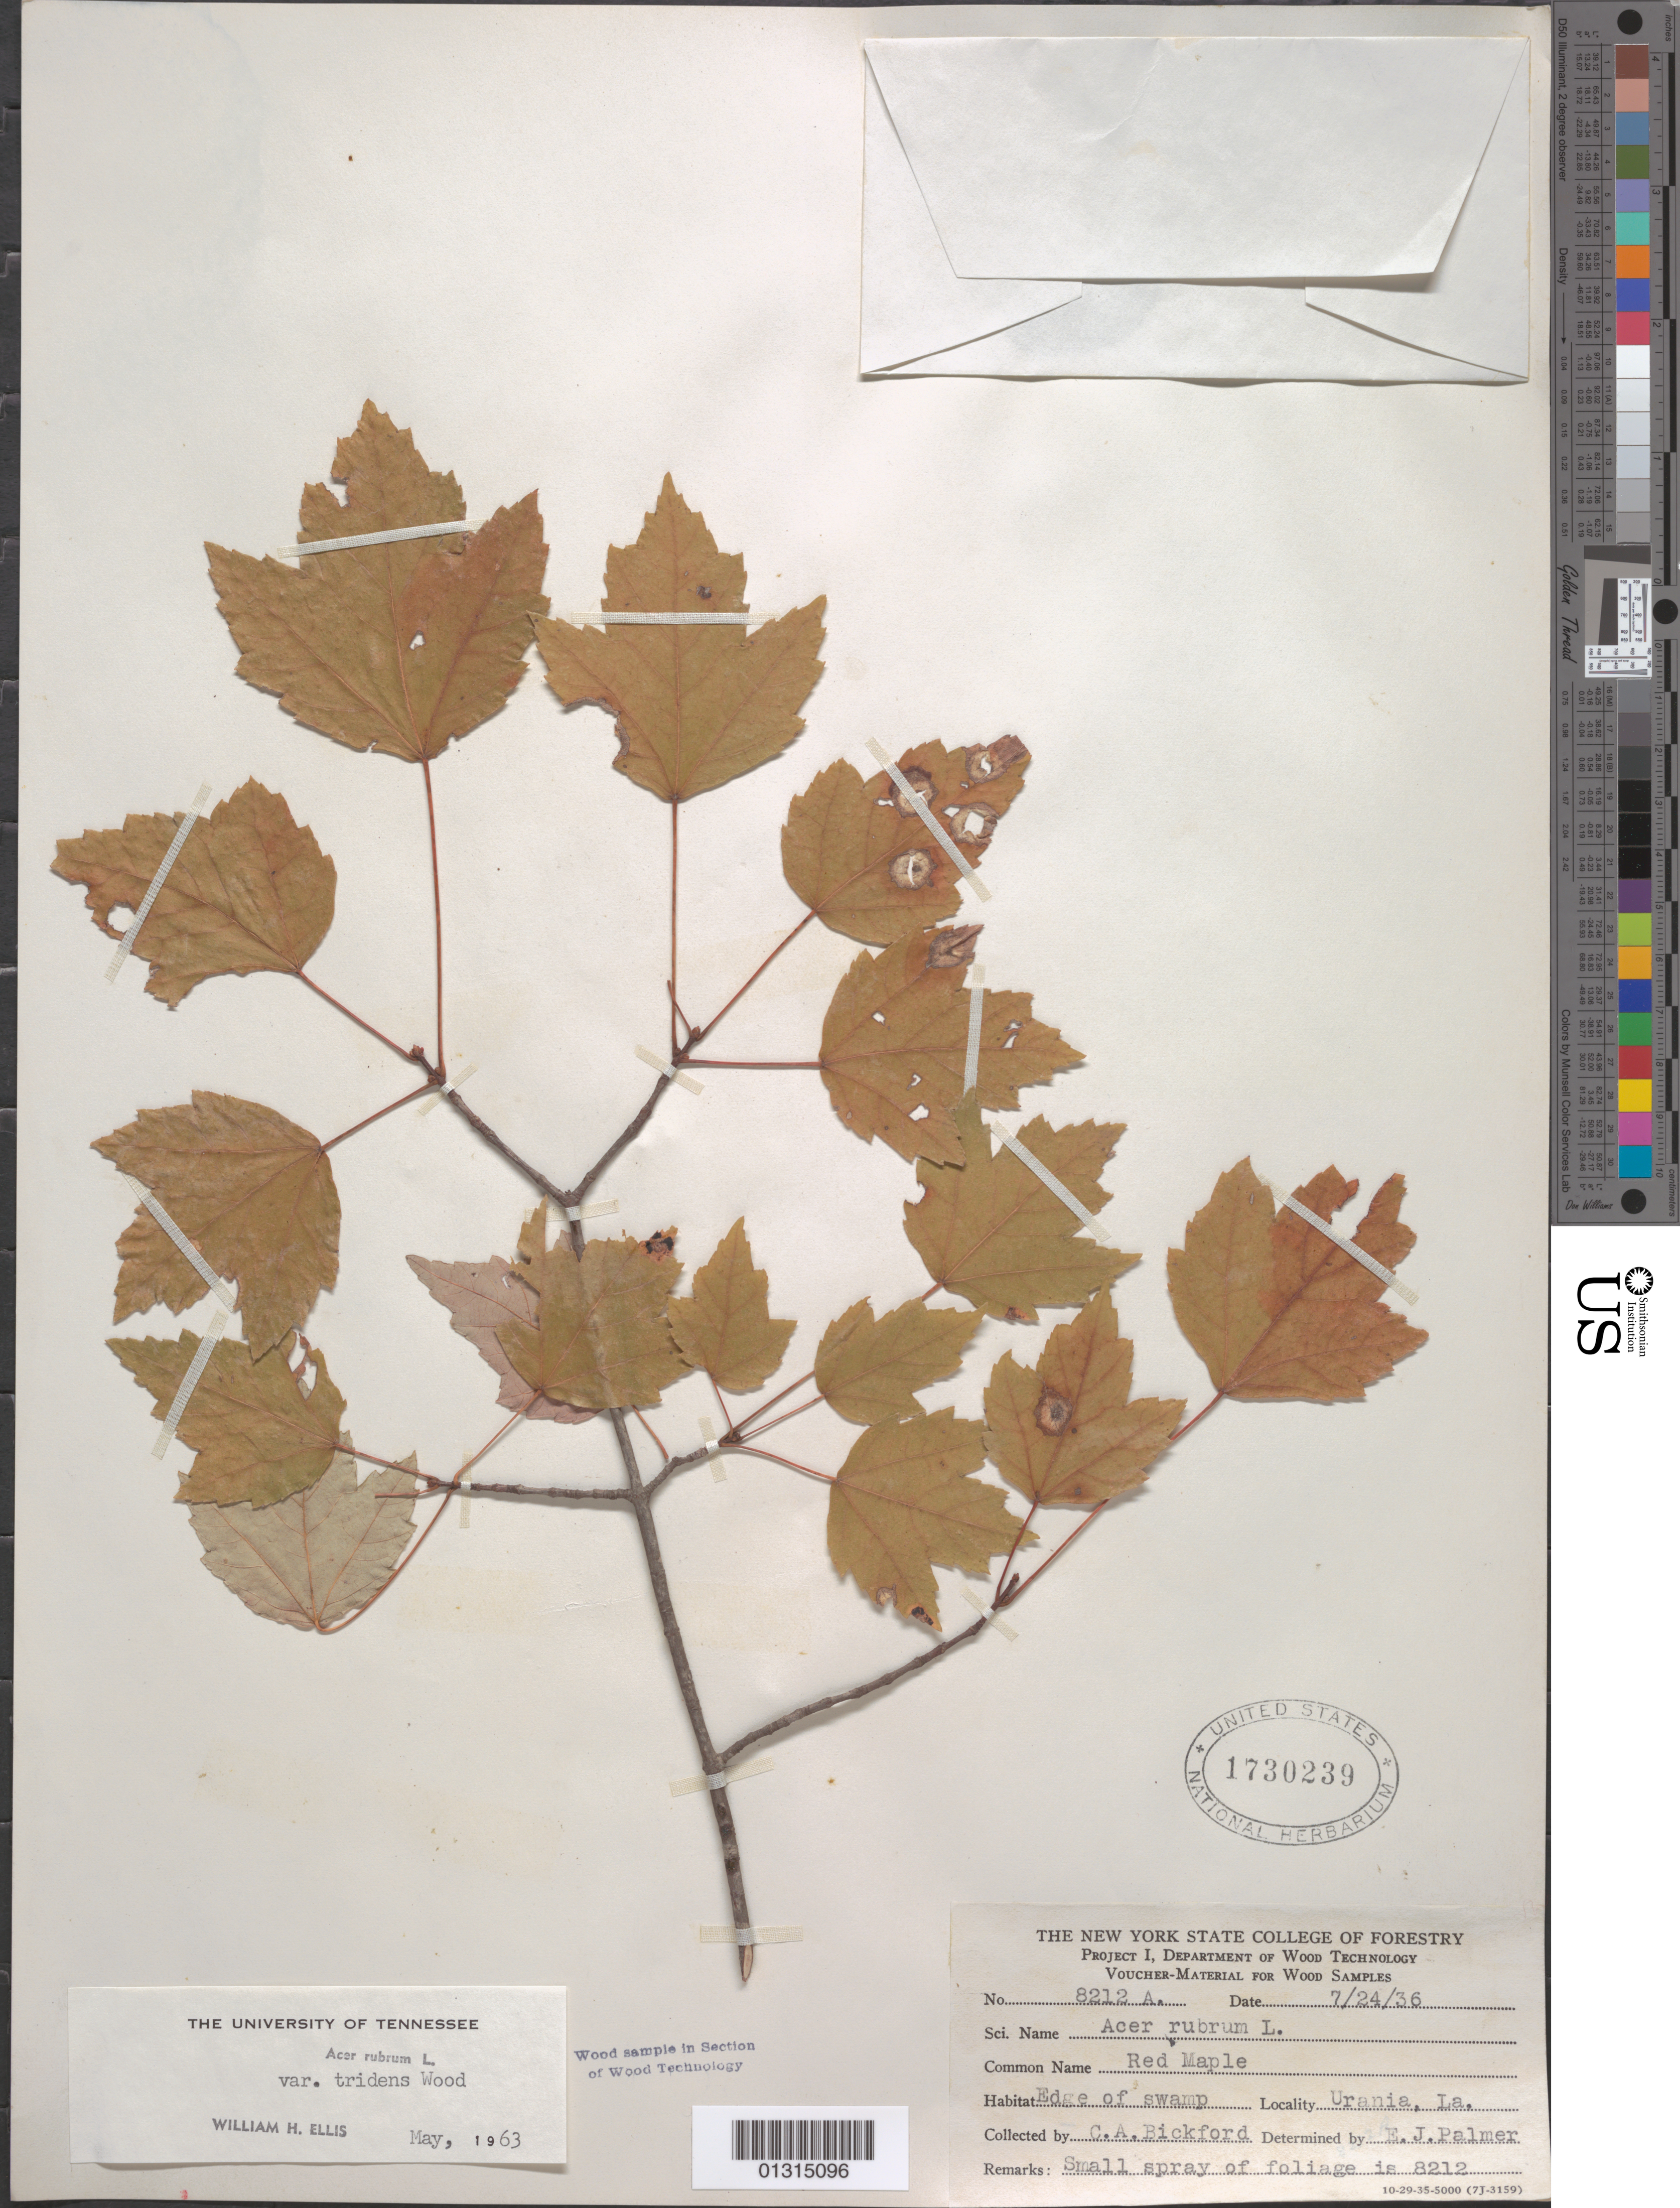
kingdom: Plantae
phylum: Tracheophyta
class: Magnoliopsida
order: Sapindales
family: Sapindaceae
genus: Acer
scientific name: Acer rubrum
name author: L.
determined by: Ellis, W. H.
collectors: C. Bickford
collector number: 8212 A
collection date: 1936-07-24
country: United States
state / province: Louisiana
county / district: La Salle Parish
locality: Urania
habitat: Edge of swamp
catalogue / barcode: US 1730239